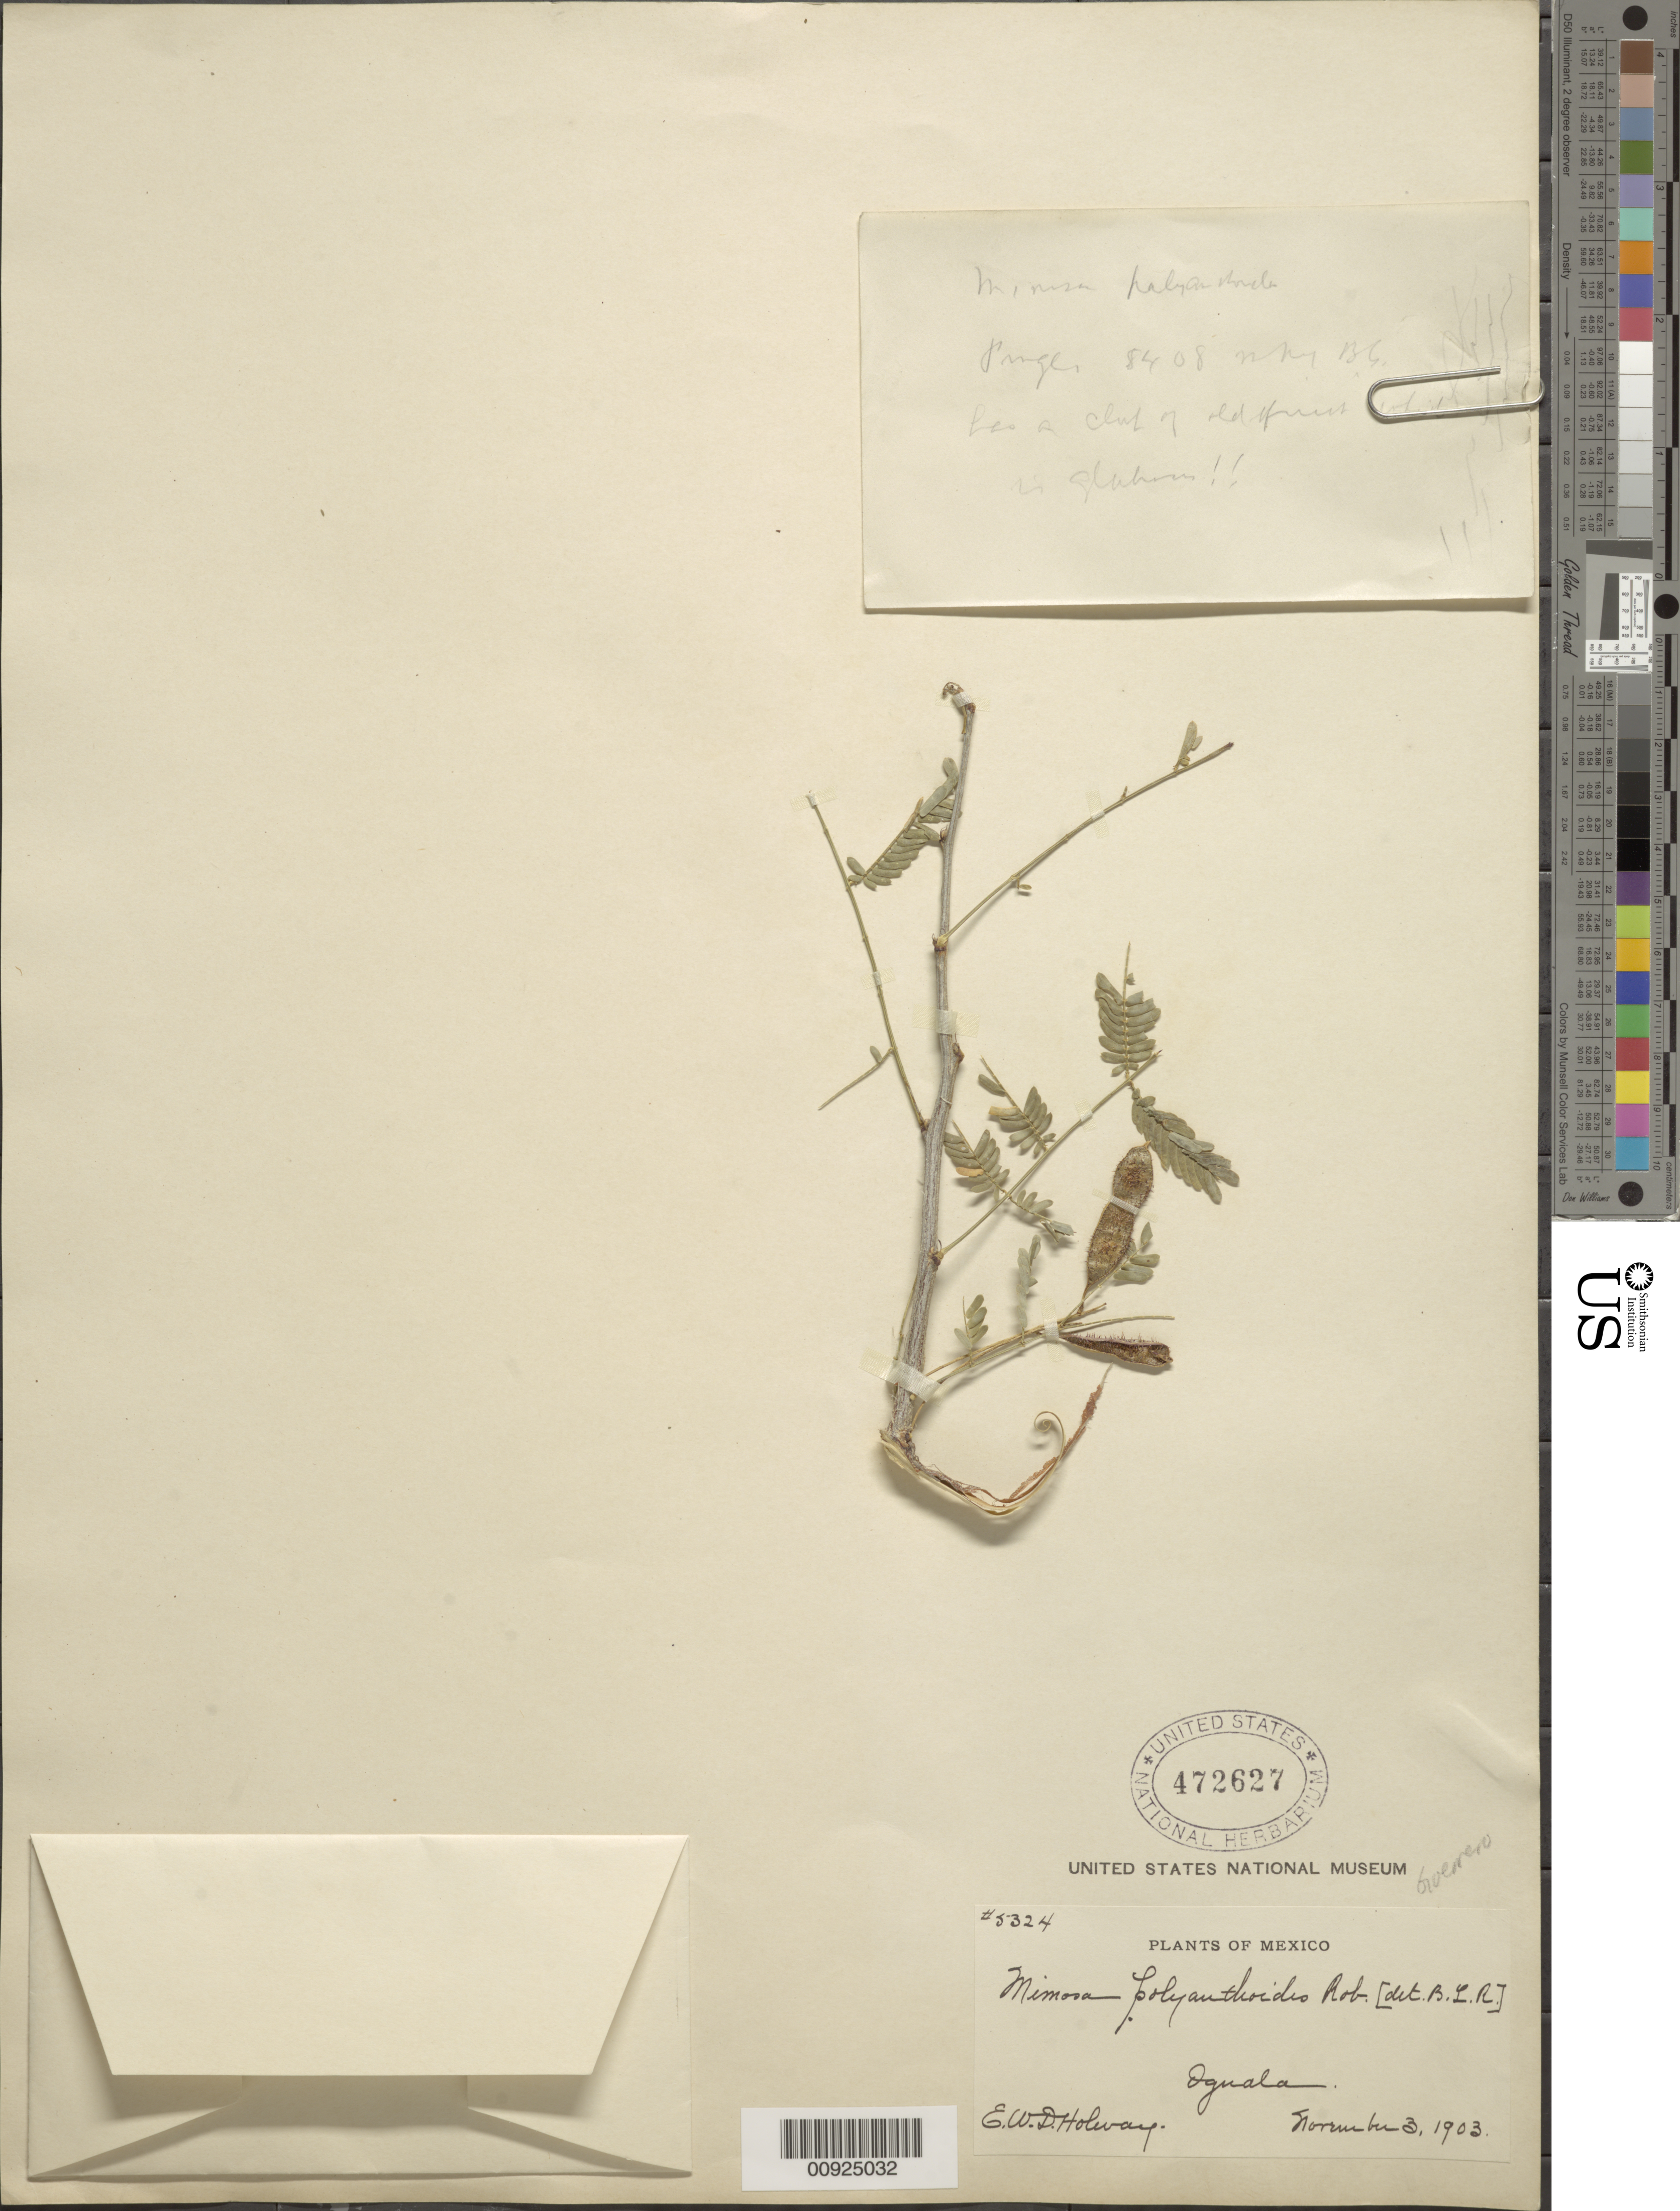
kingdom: Plantae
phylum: Tracheophyta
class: Magnoliopsida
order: Fabales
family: Fabaceae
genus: Mimosa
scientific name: Mimosa polyanthoides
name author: B.L. Rob.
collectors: E. W. D. Holway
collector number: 5324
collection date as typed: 03 Nov 1903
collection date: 1903-11-03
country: Mexico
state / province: Guerrero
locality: Iguala.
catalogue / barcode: US 472627